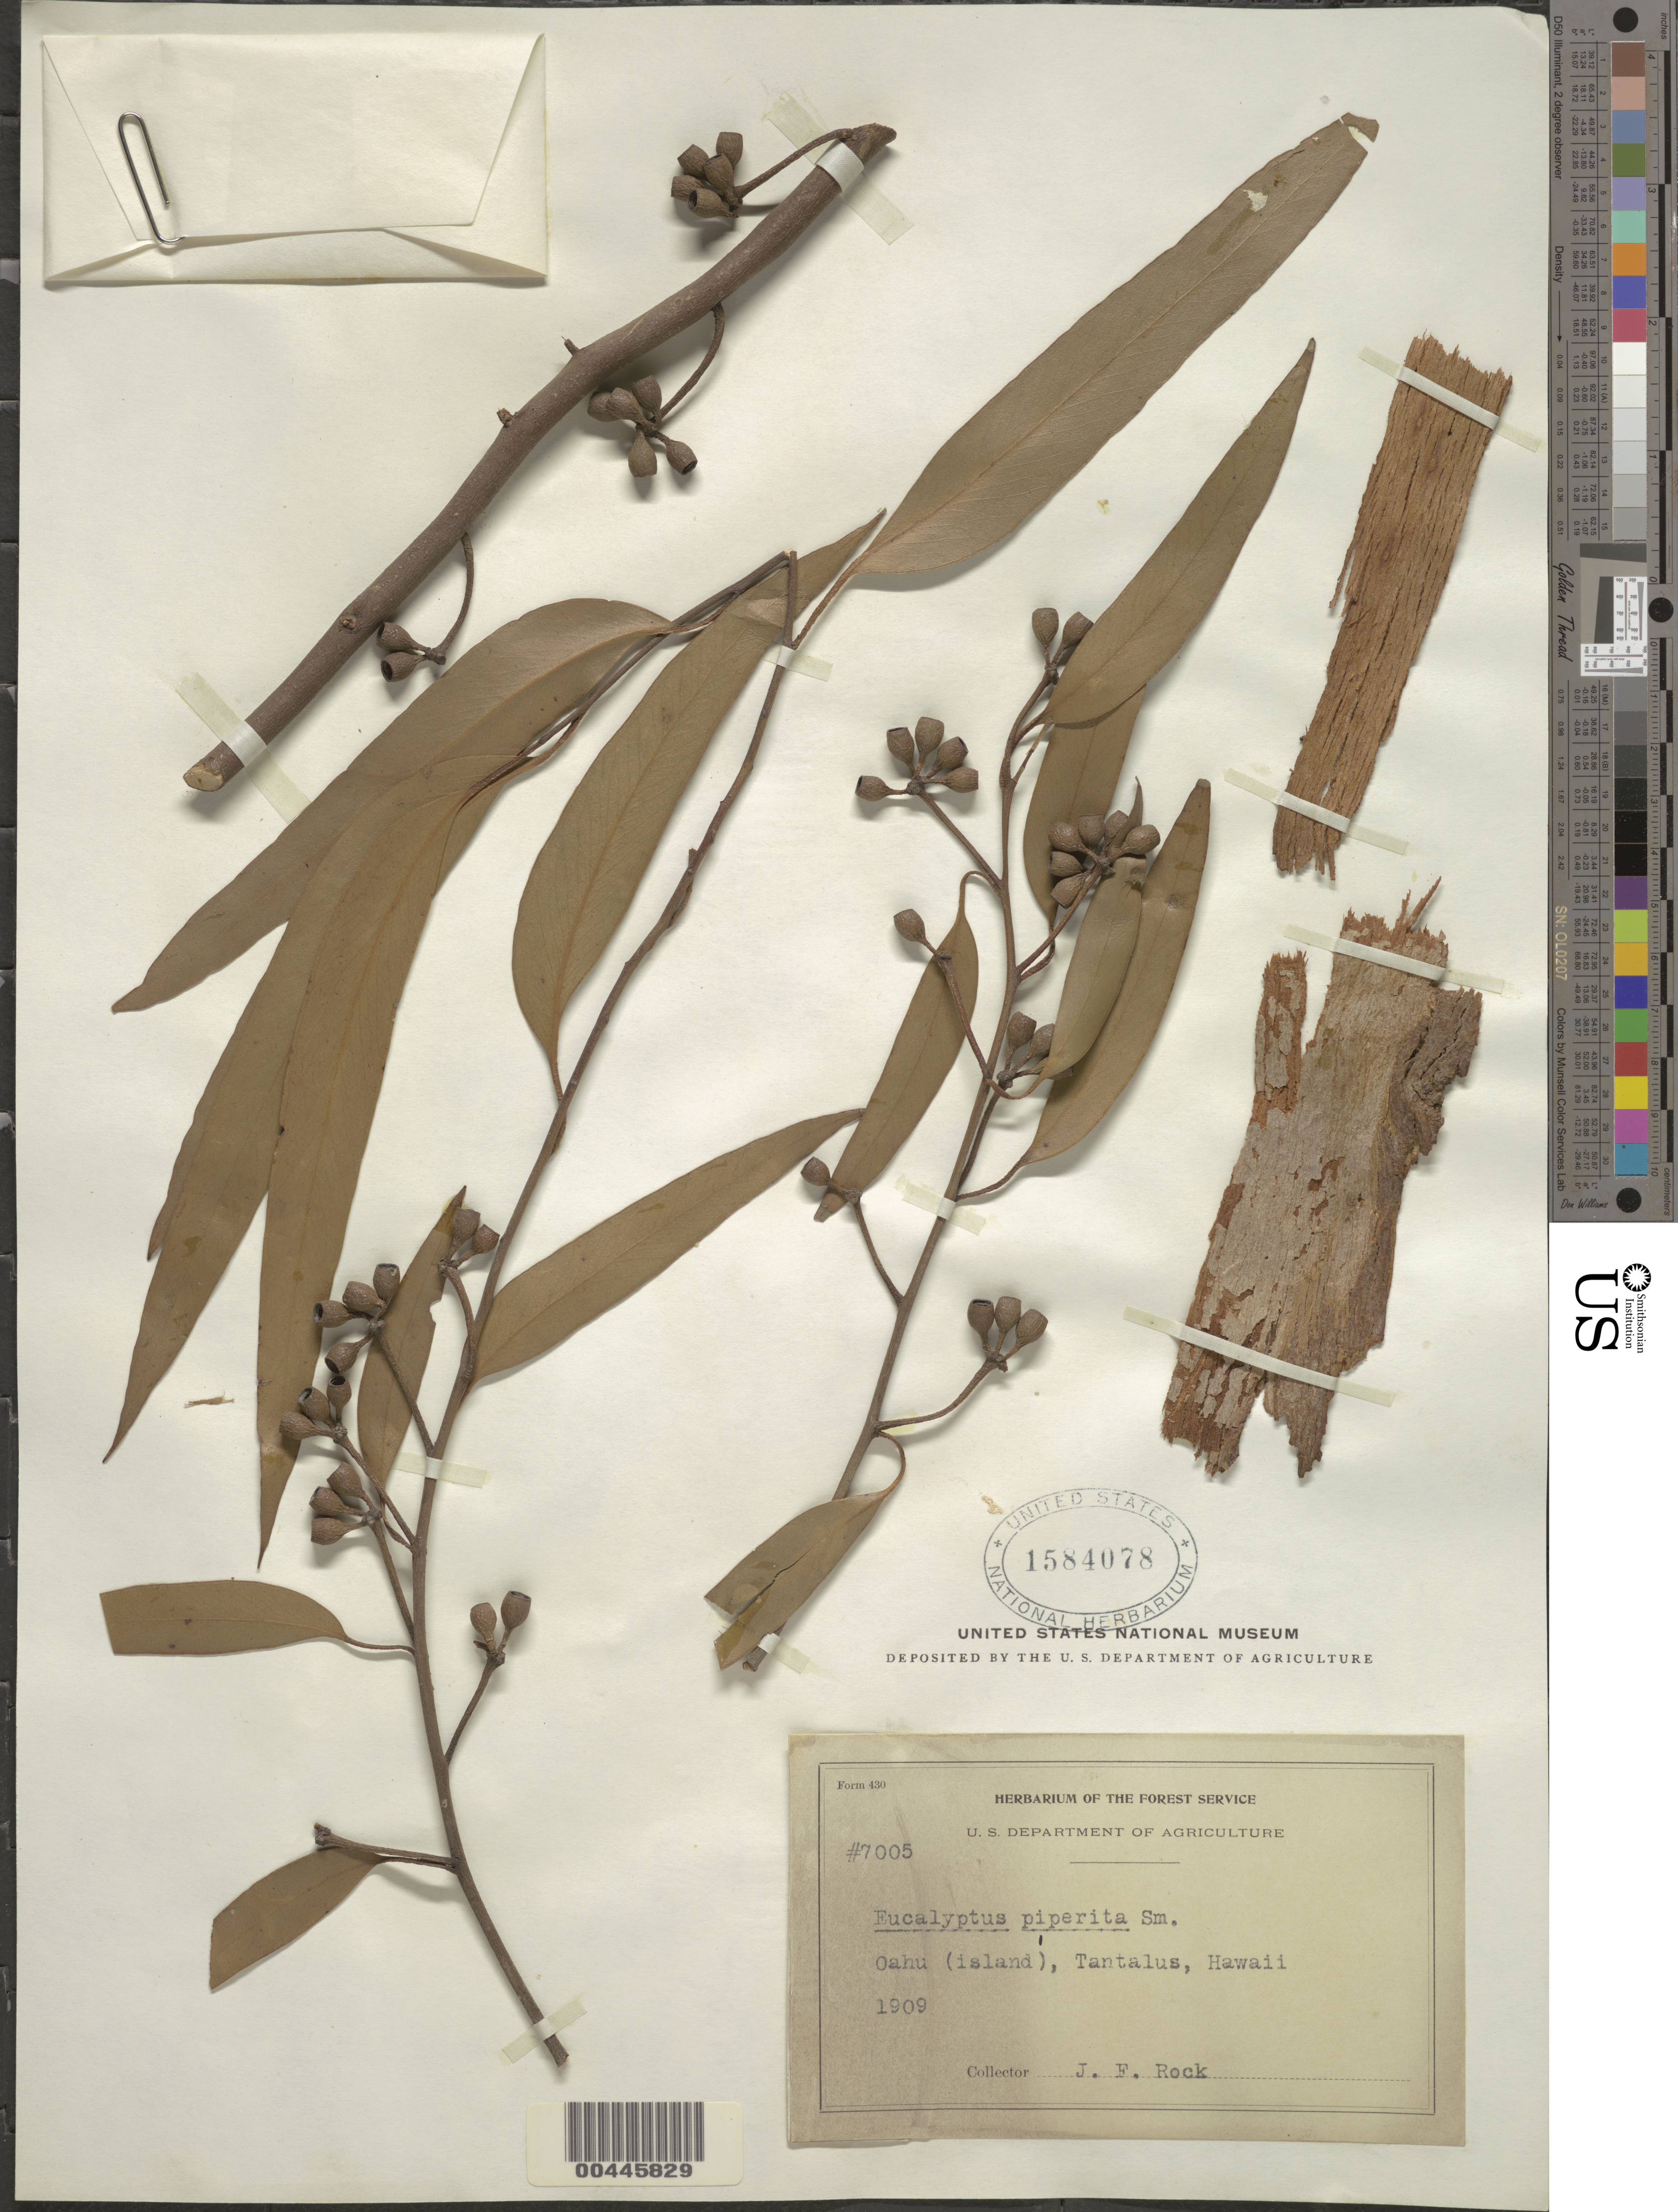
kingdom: Plantae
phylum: Tracheophyta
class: Magnoliopsida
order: Myrtales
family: Myrtaceae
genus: Eucalyptus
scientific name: Eucalyptus piperita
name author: J. White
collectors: J. F. Rock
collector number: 7005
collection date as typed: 1909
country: United States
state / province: Hawaii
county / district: Honolulu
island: Oahu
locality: Tantalus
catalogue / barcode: US 1584078